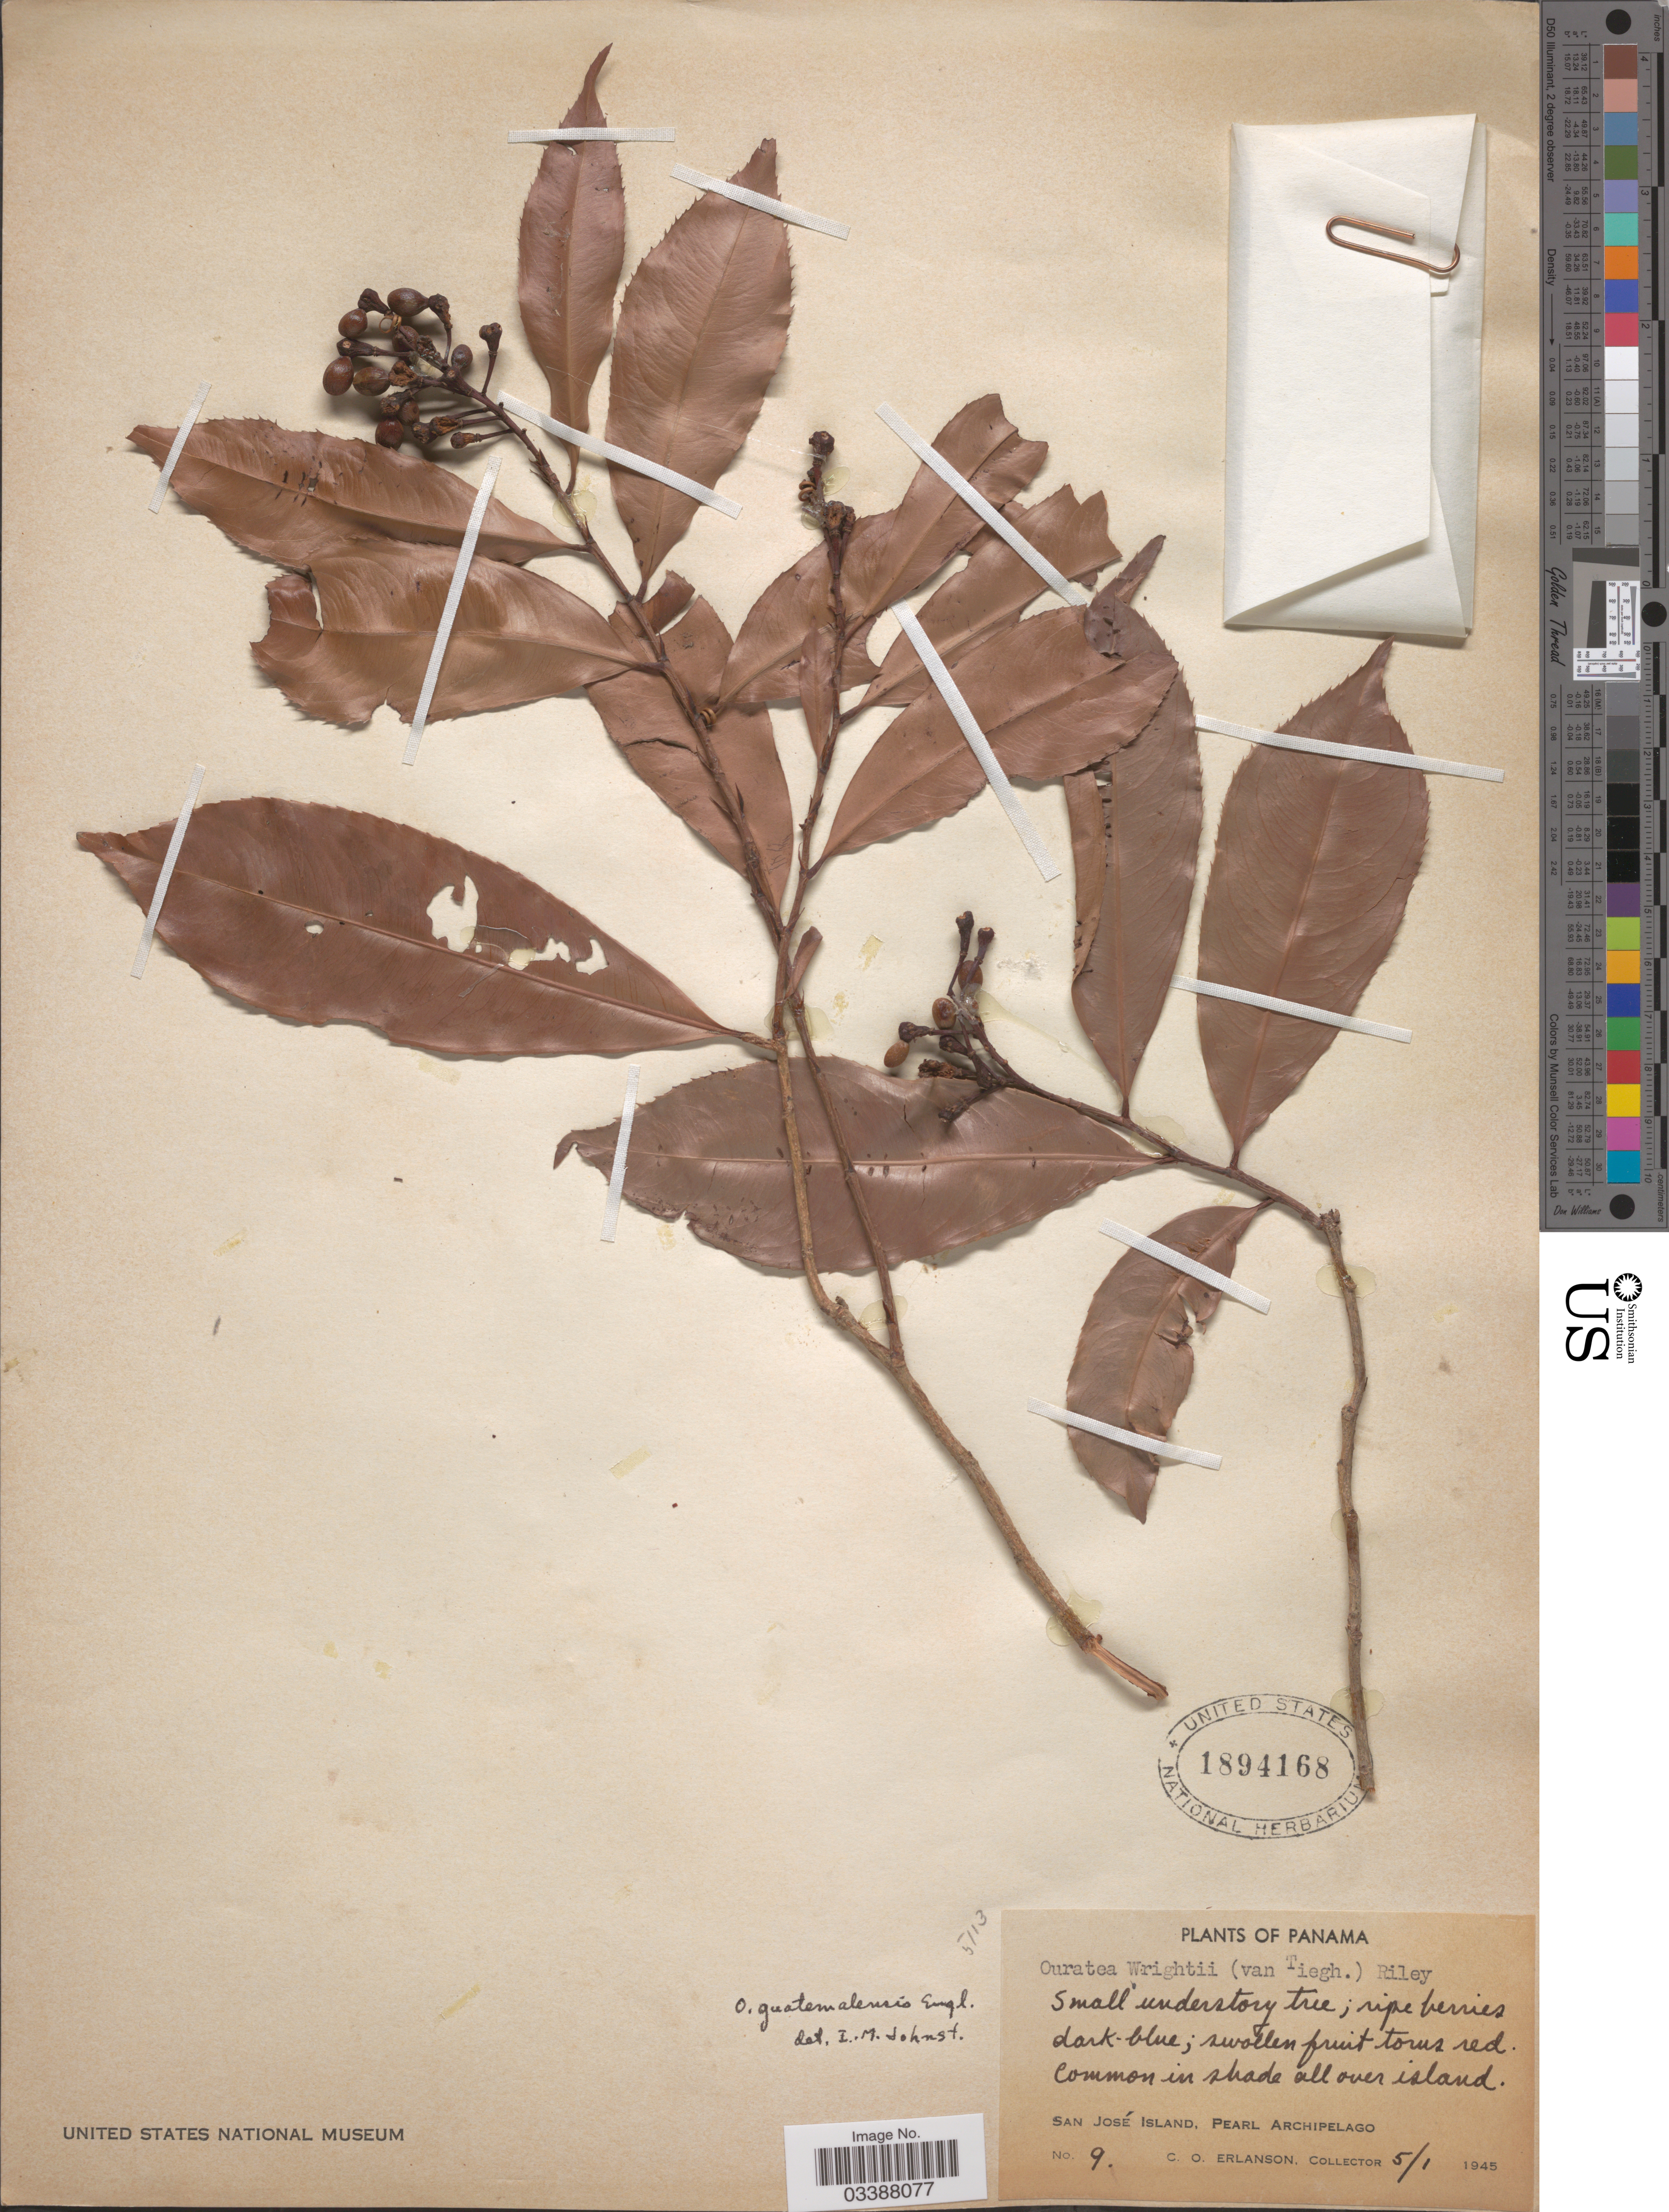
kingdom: Plantae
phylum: Tracheophyta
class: Magnoliopsida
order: Malpighiales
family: Ochnaceae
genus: Ouratea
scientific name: Ouratea lucens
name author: (Kunth) Engl.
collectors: C. O. Erlanson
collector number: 9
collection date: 1945-01-05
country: Panama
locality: San José Island, Pearl Archipelago.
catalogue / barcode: US 1894168